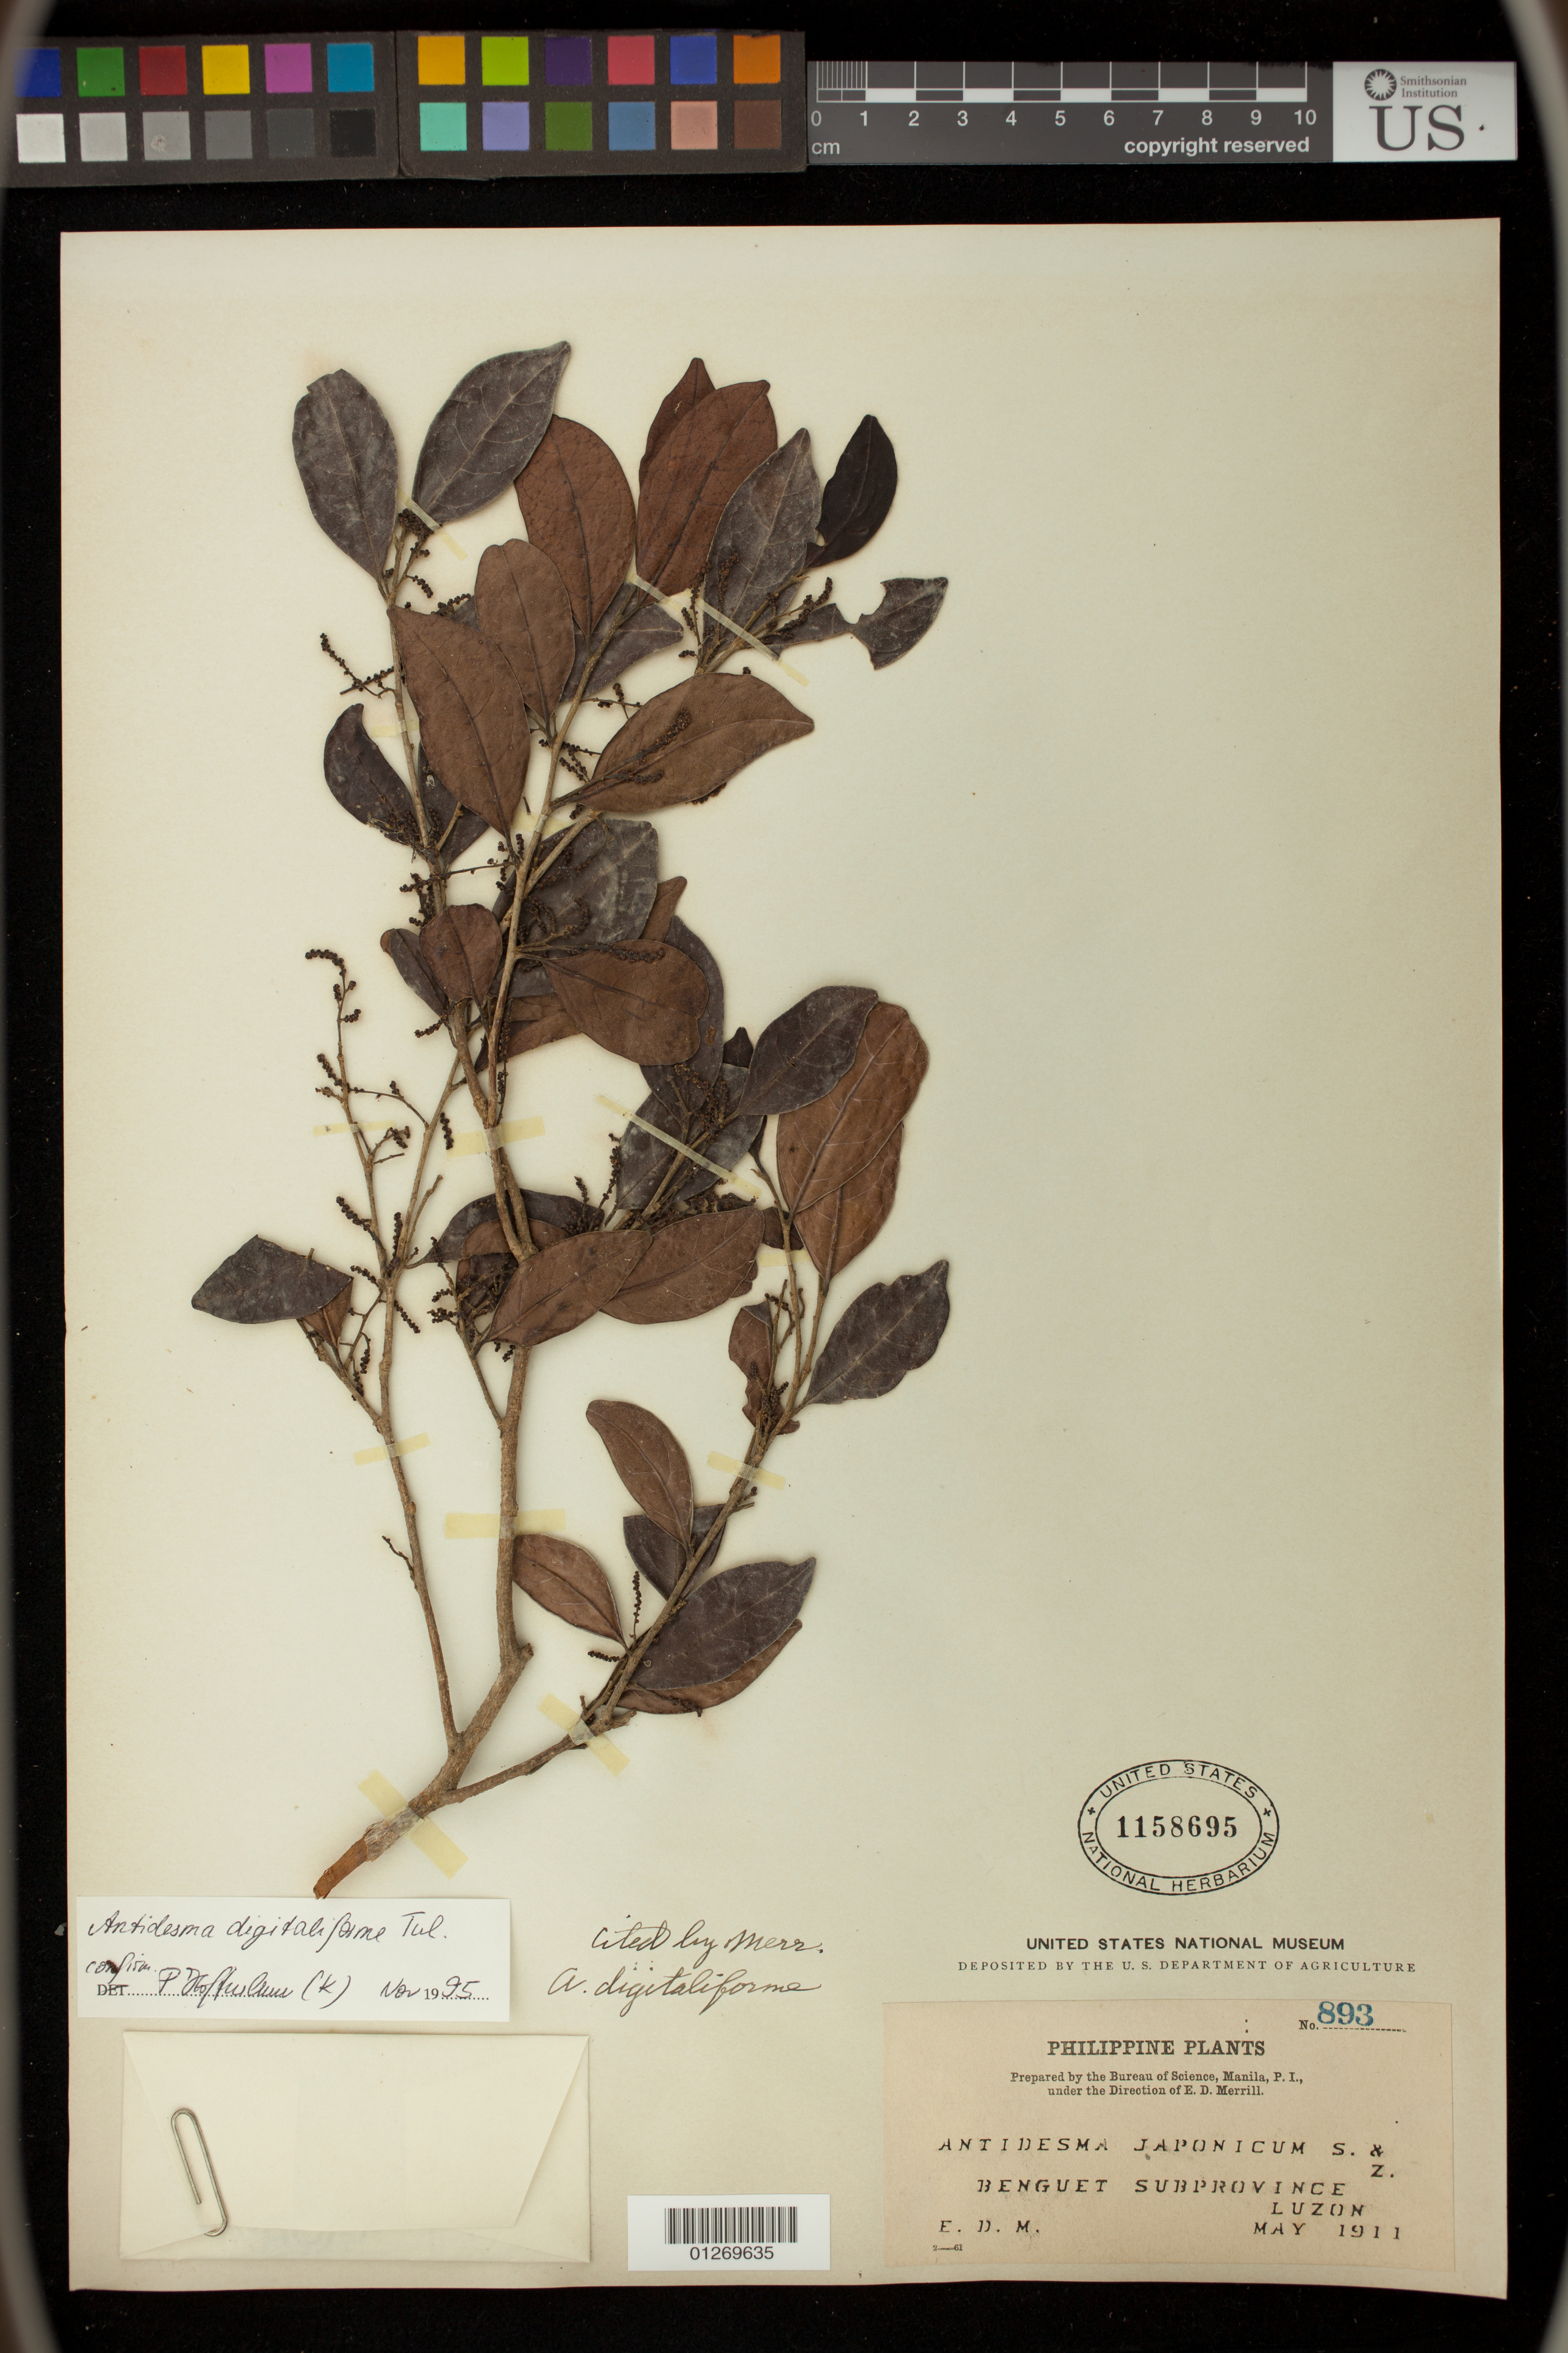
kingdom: Plantae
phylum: Tracheophyta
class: Magnoliopsida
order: Malpighiales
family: Phyllanthaceae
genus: Antidesma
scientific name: Antidesma digitaliforme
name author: Tul.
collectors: E. D. Merrill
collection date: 1911-05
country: Philippines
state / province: Cordillera (Administrative Region)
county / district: Benguet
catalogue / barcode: US 1158695